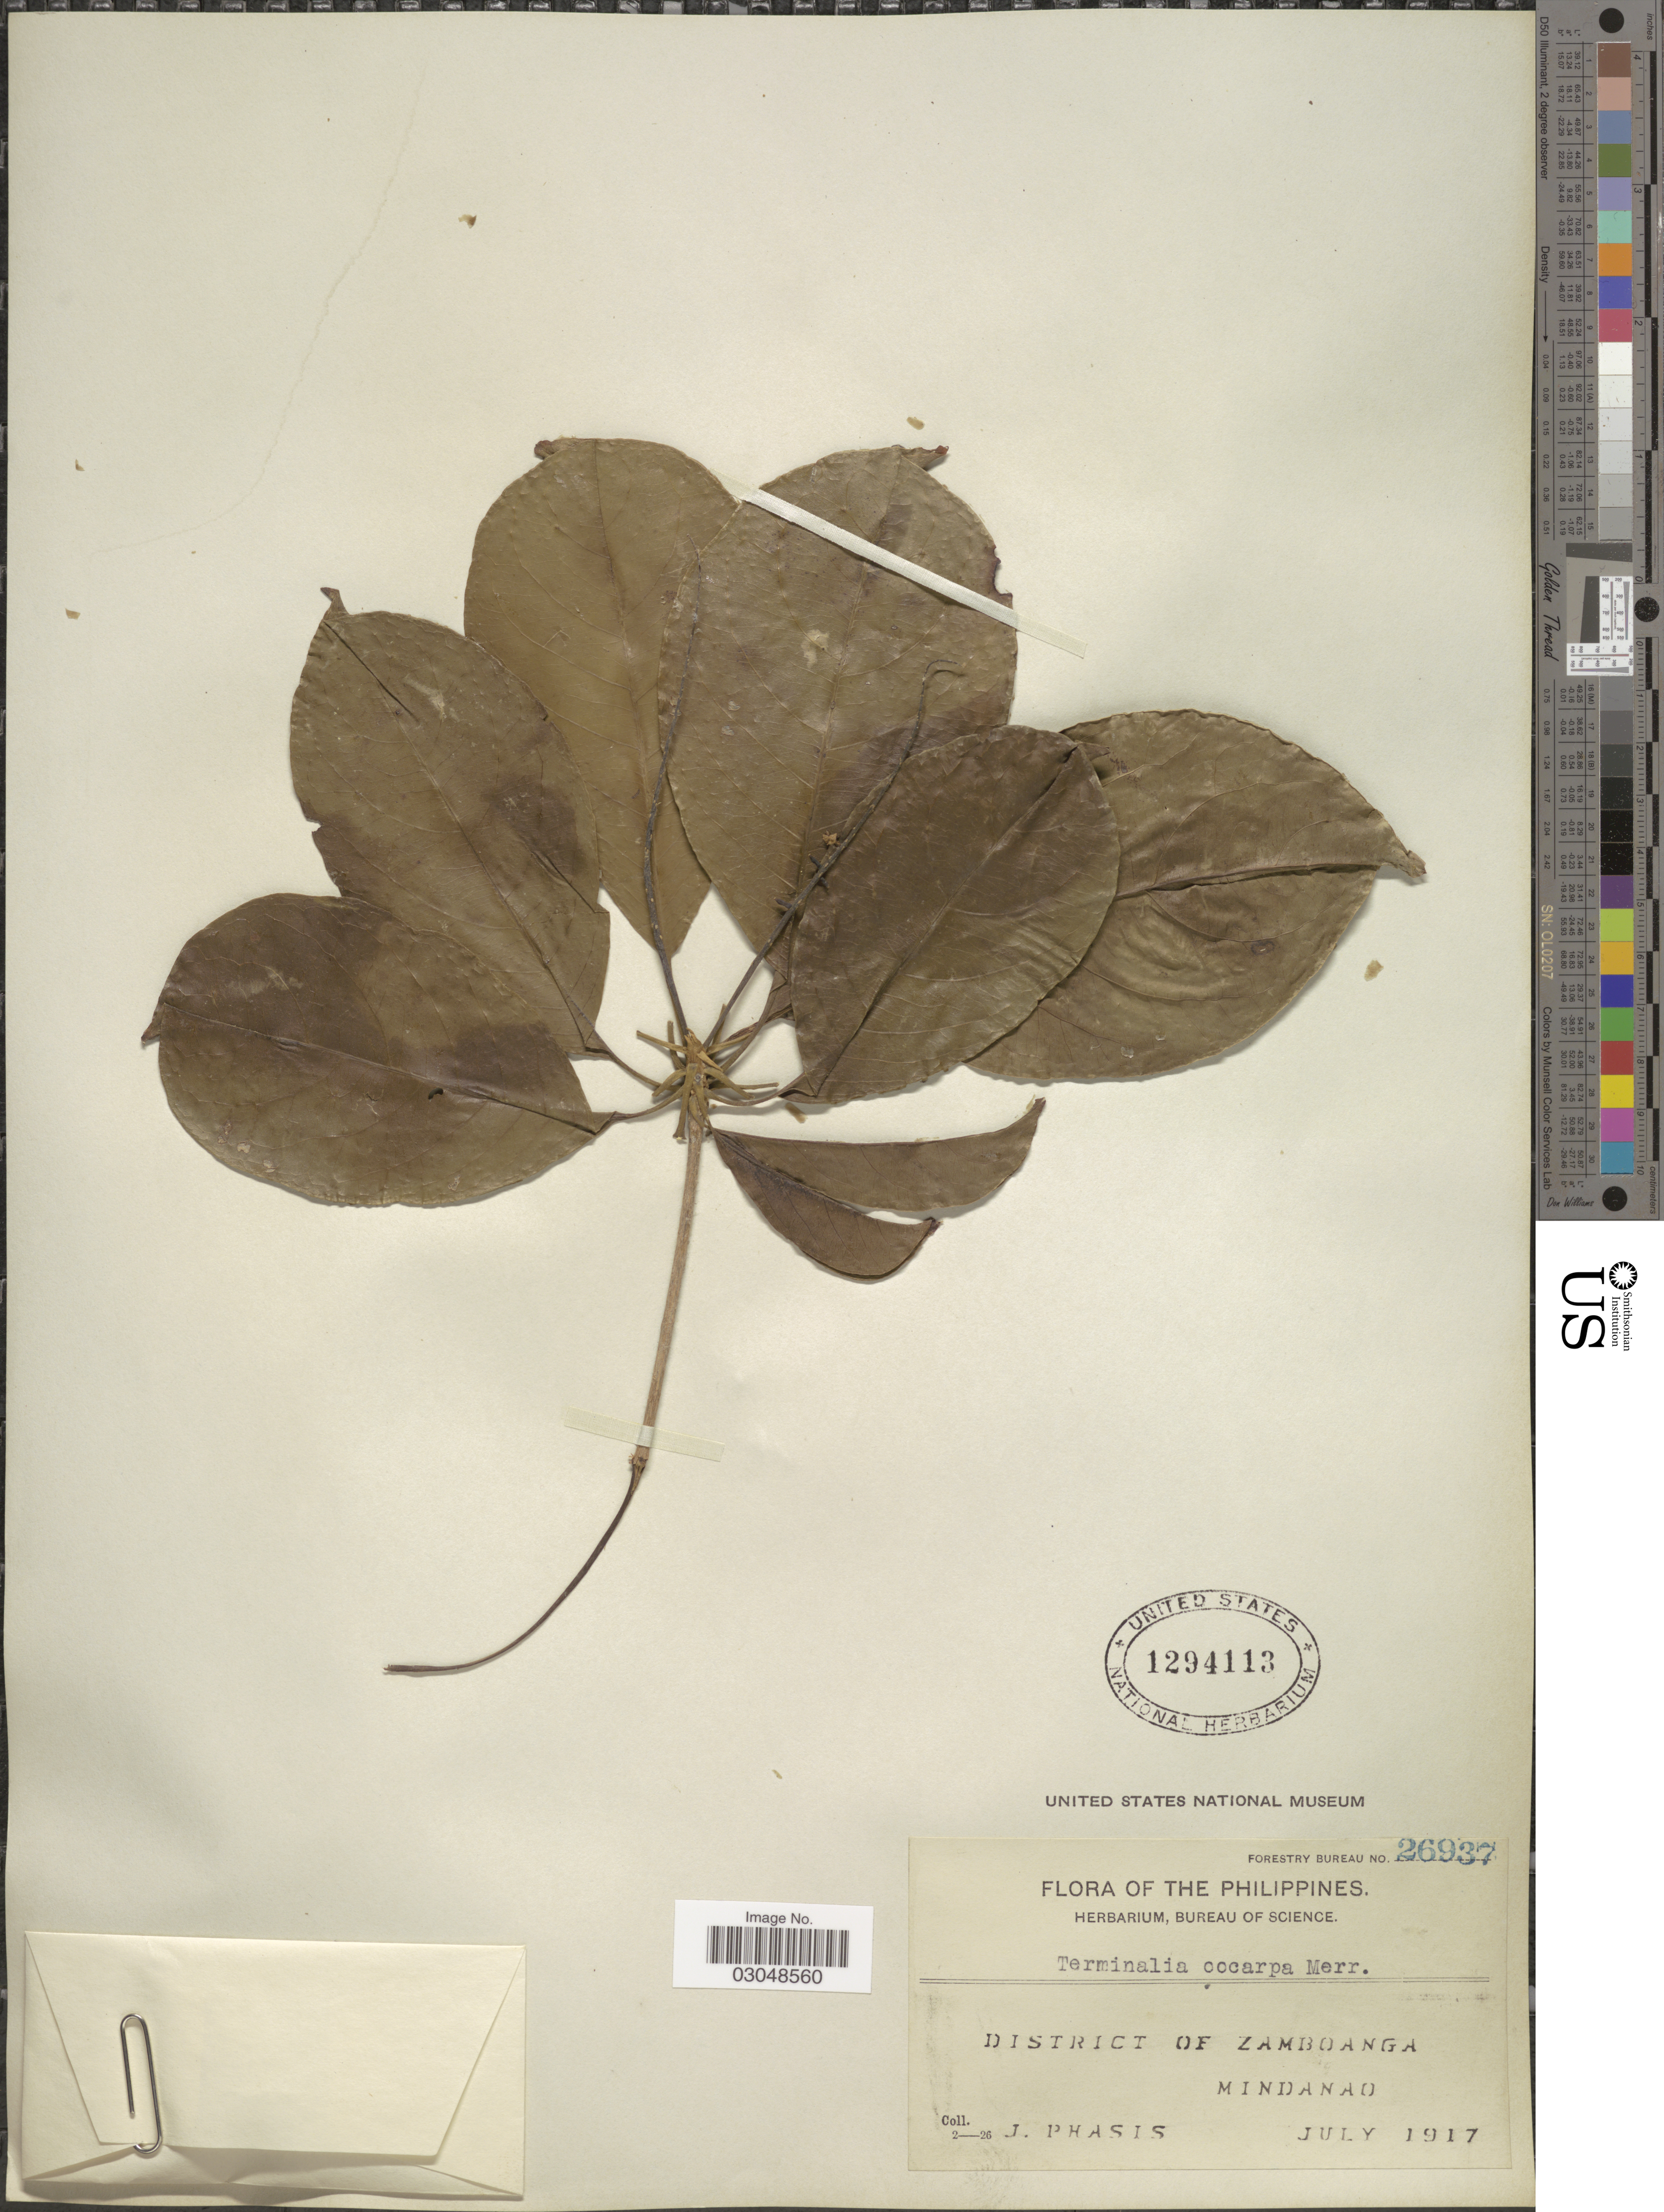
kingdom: Plantae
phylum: Tracheophyta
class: Magnoliopsida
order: Myrtales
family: Combretaceae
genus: Terminalia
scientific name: Terminalia oocarpa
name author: Merr.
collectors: J. Phasis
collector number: Forestry Bureau 26937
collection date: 1917-07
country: Philippines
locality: District of Zamboanga, Mindanao.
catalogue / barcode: US 1294113